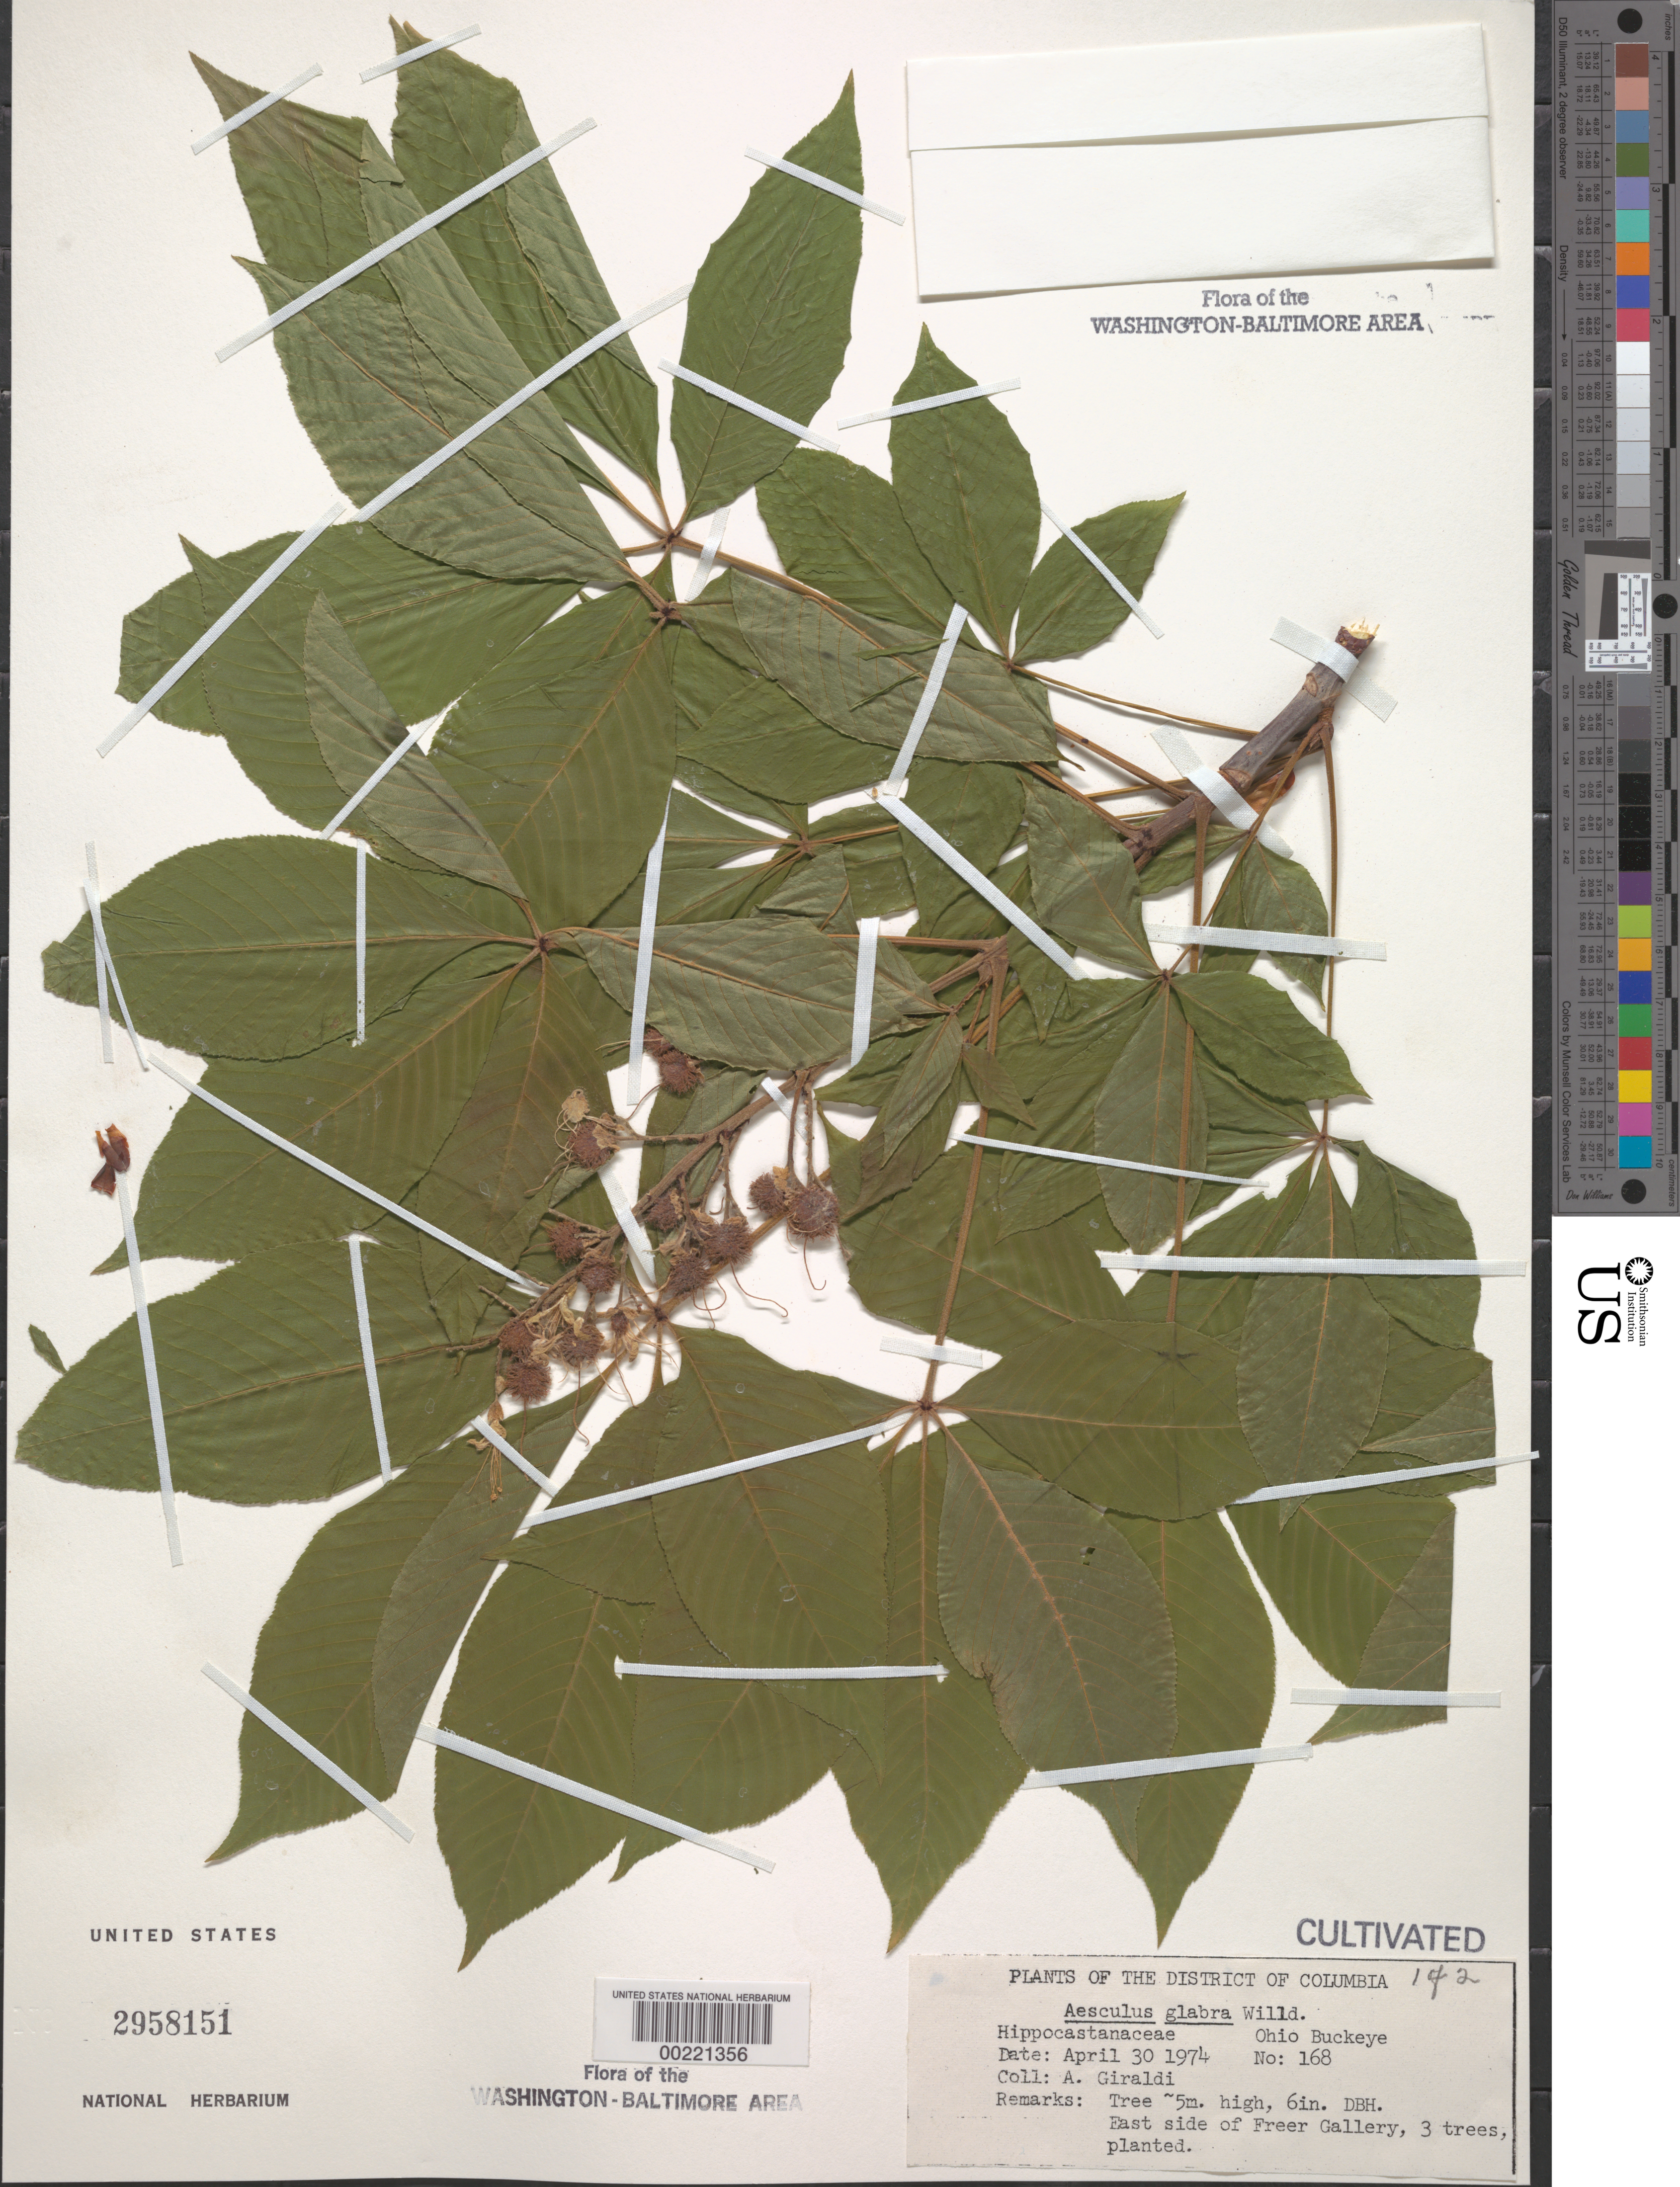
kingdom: Plantae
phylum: Tracheophyta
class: Magnoliopsida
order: Sapindales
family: Sapindaceae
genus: Aesculus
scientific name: Aesculus glabra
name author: Willd.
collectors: A. Giraldi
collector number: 168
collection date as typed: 30 Apr 1974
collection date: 1974-04-30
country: United States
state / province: District of Columbia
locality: E side of Freer Gallery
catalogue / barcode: US 2958151